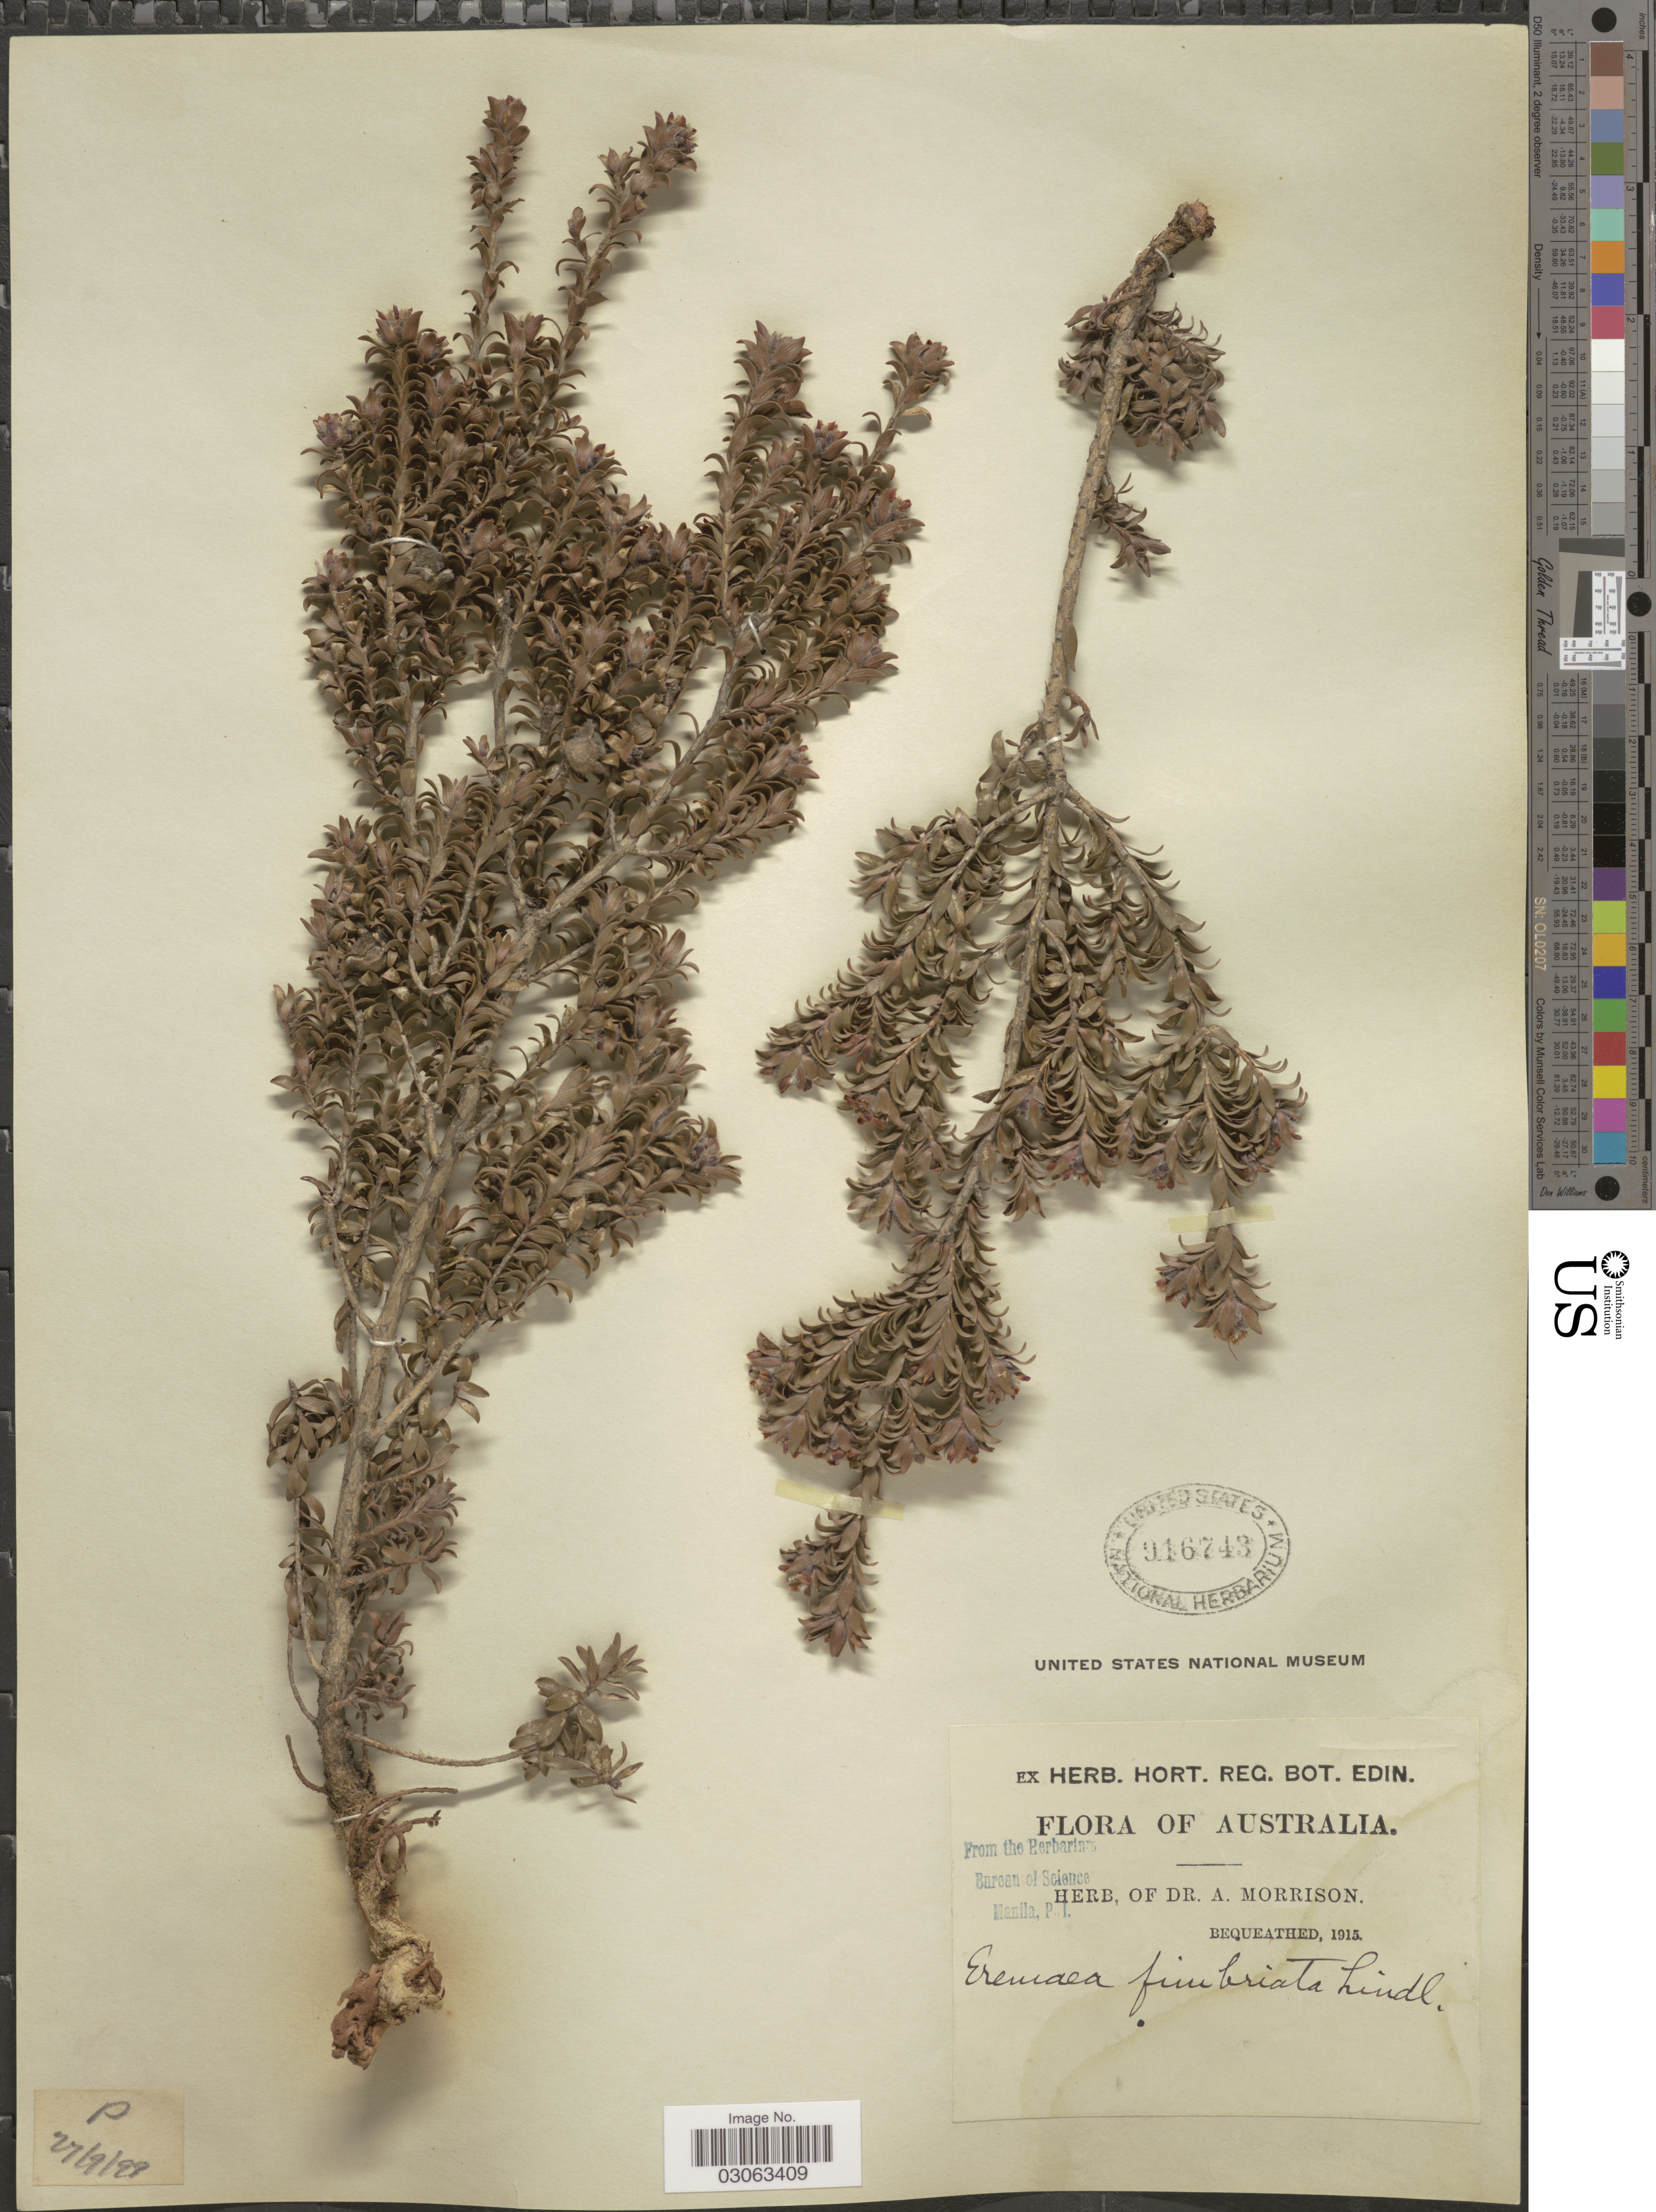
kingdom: Plantae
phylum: Tracheophyta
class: Magnoliopsida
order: Myrtales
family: Myrtaceae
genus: Eremaea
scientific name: Eremaea fimbriata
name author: Lindl.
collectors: ex herb. Dr. A. Morrison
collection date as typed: Transcribed d/m/y: 27/9/99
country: Australia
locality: P.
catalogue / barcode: US 916743